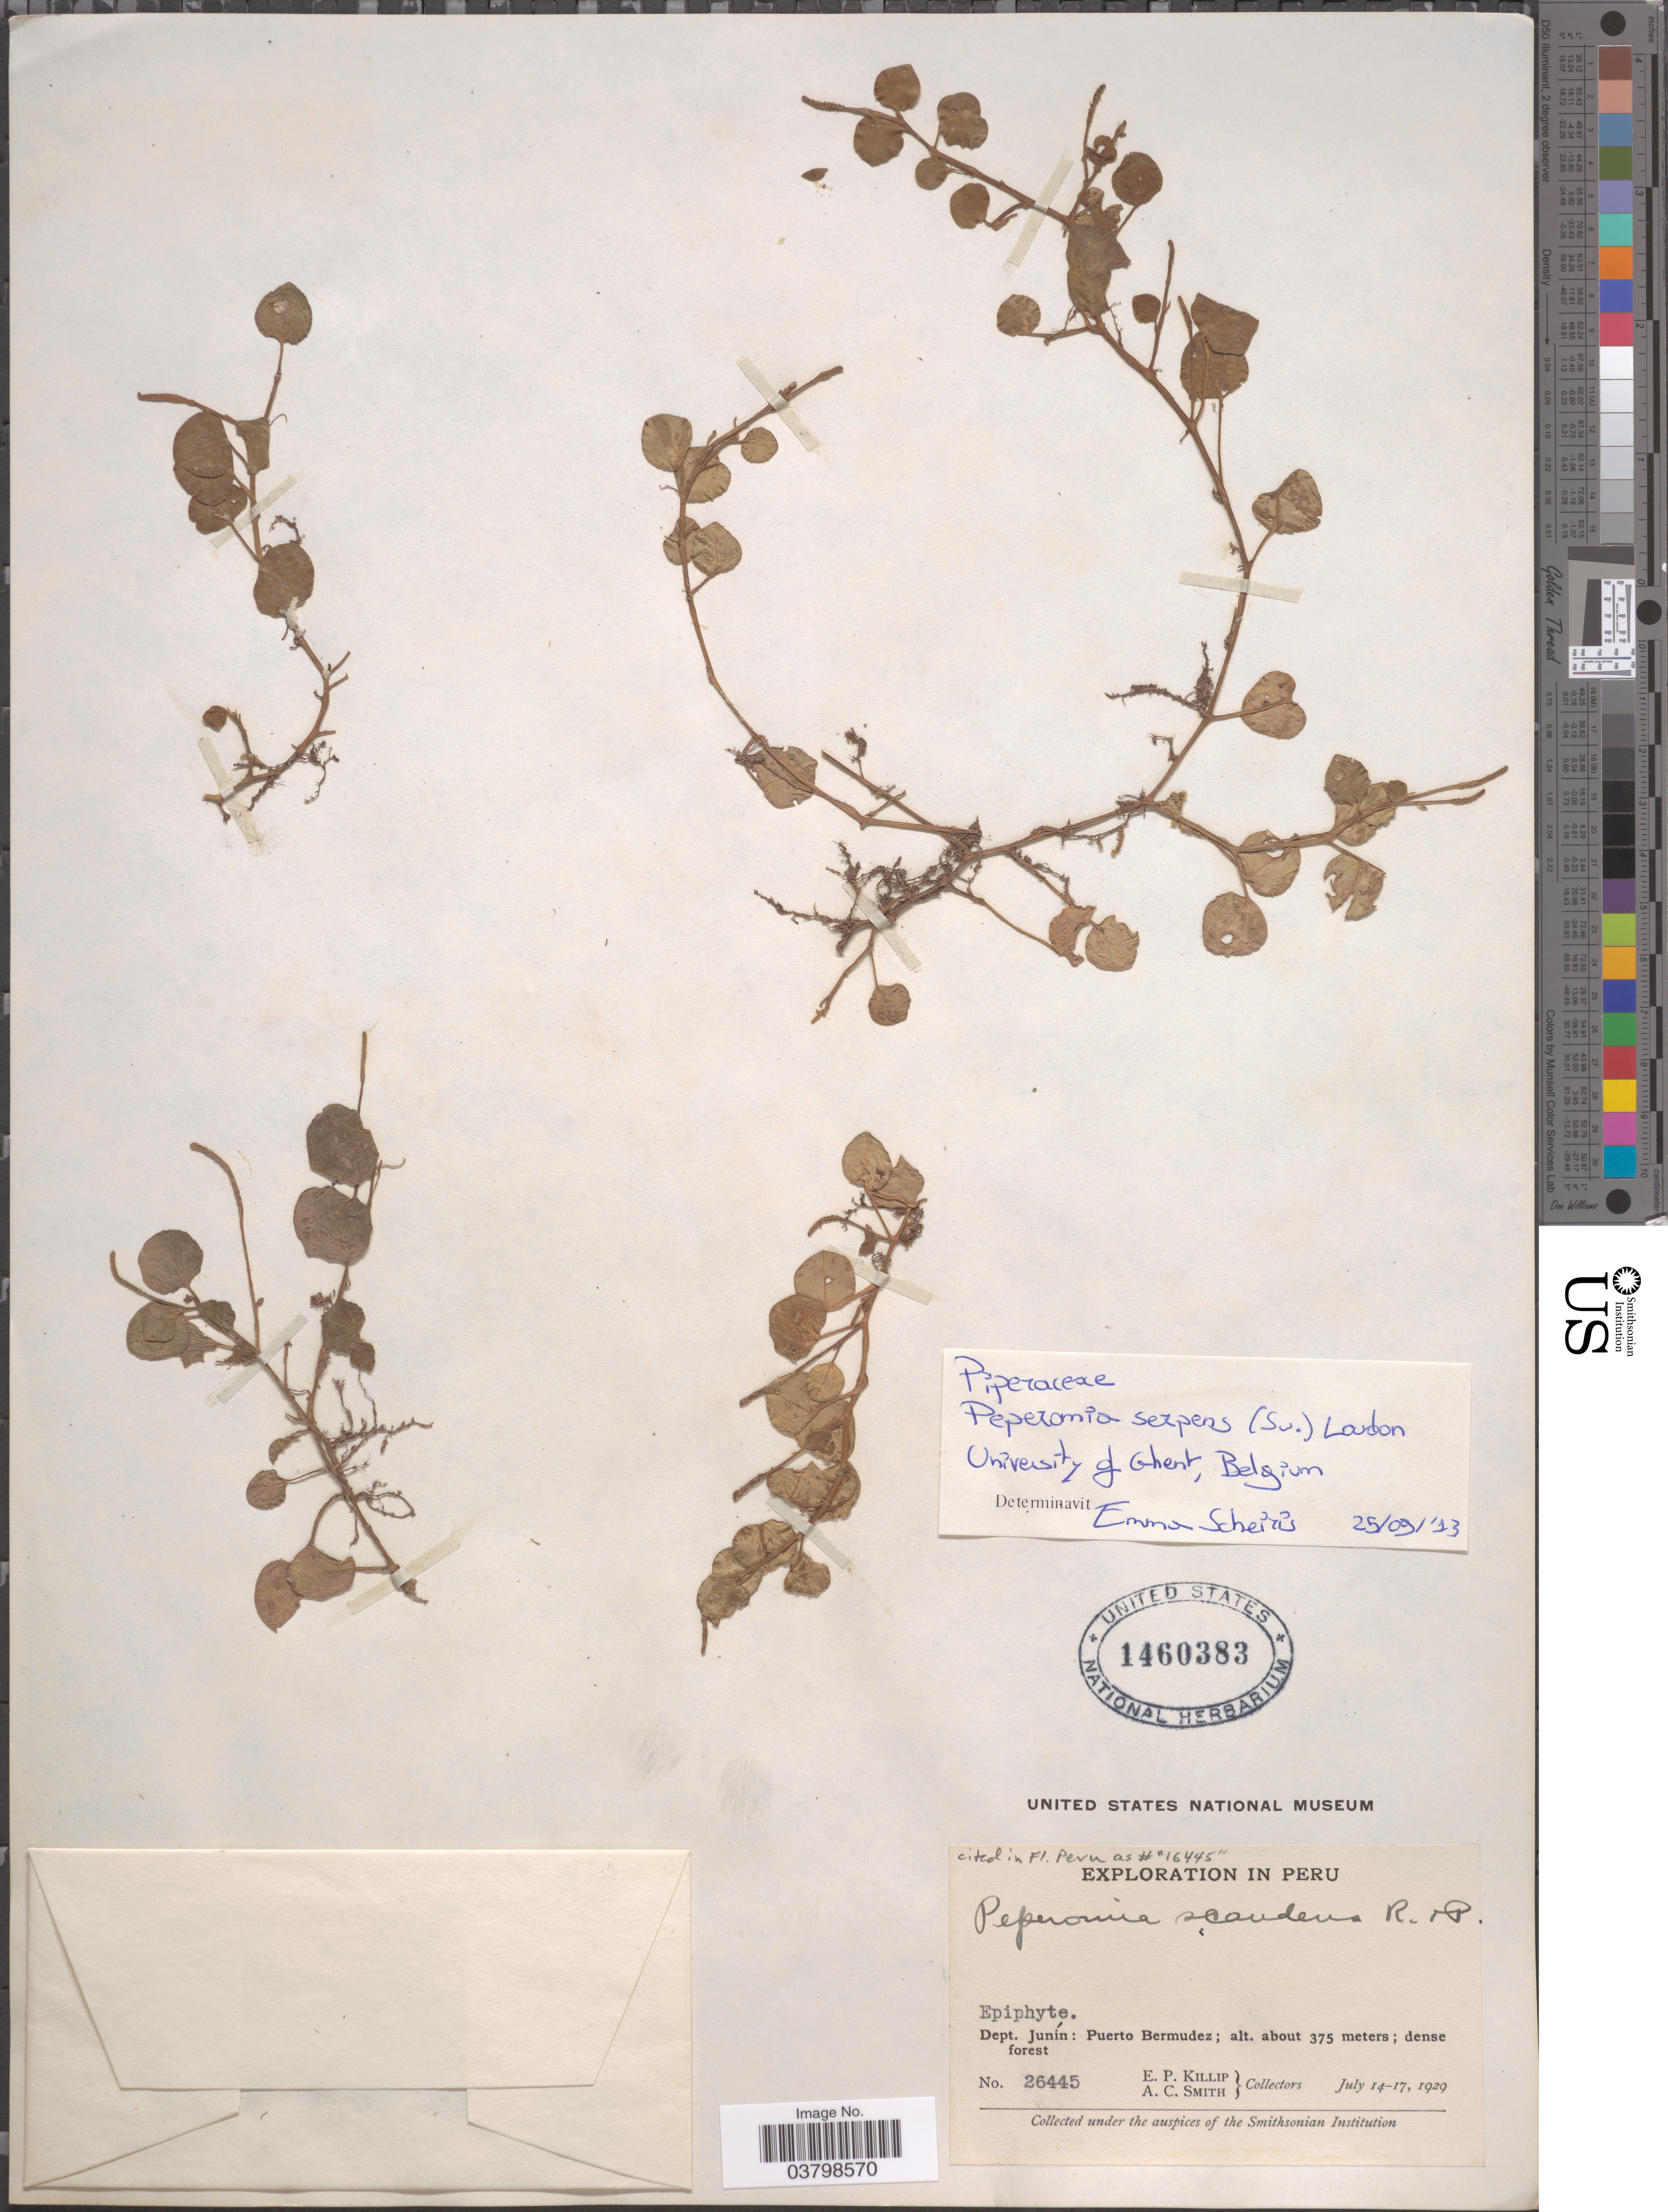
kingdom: Plantae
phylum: Tracheophyta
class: Magnoliopsida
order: Piperales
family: Piperaceae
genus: Peperomia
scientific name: Peperomia serpens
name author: (Sw.) Loudon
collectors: E. P. Killip & A. C. Smith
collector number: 26445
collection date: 1929-07-14/1929-07-17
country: Peru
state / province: Junín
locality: Dept. Junín: Puerto Bermudez.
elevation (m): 375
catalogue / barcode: US 1460383